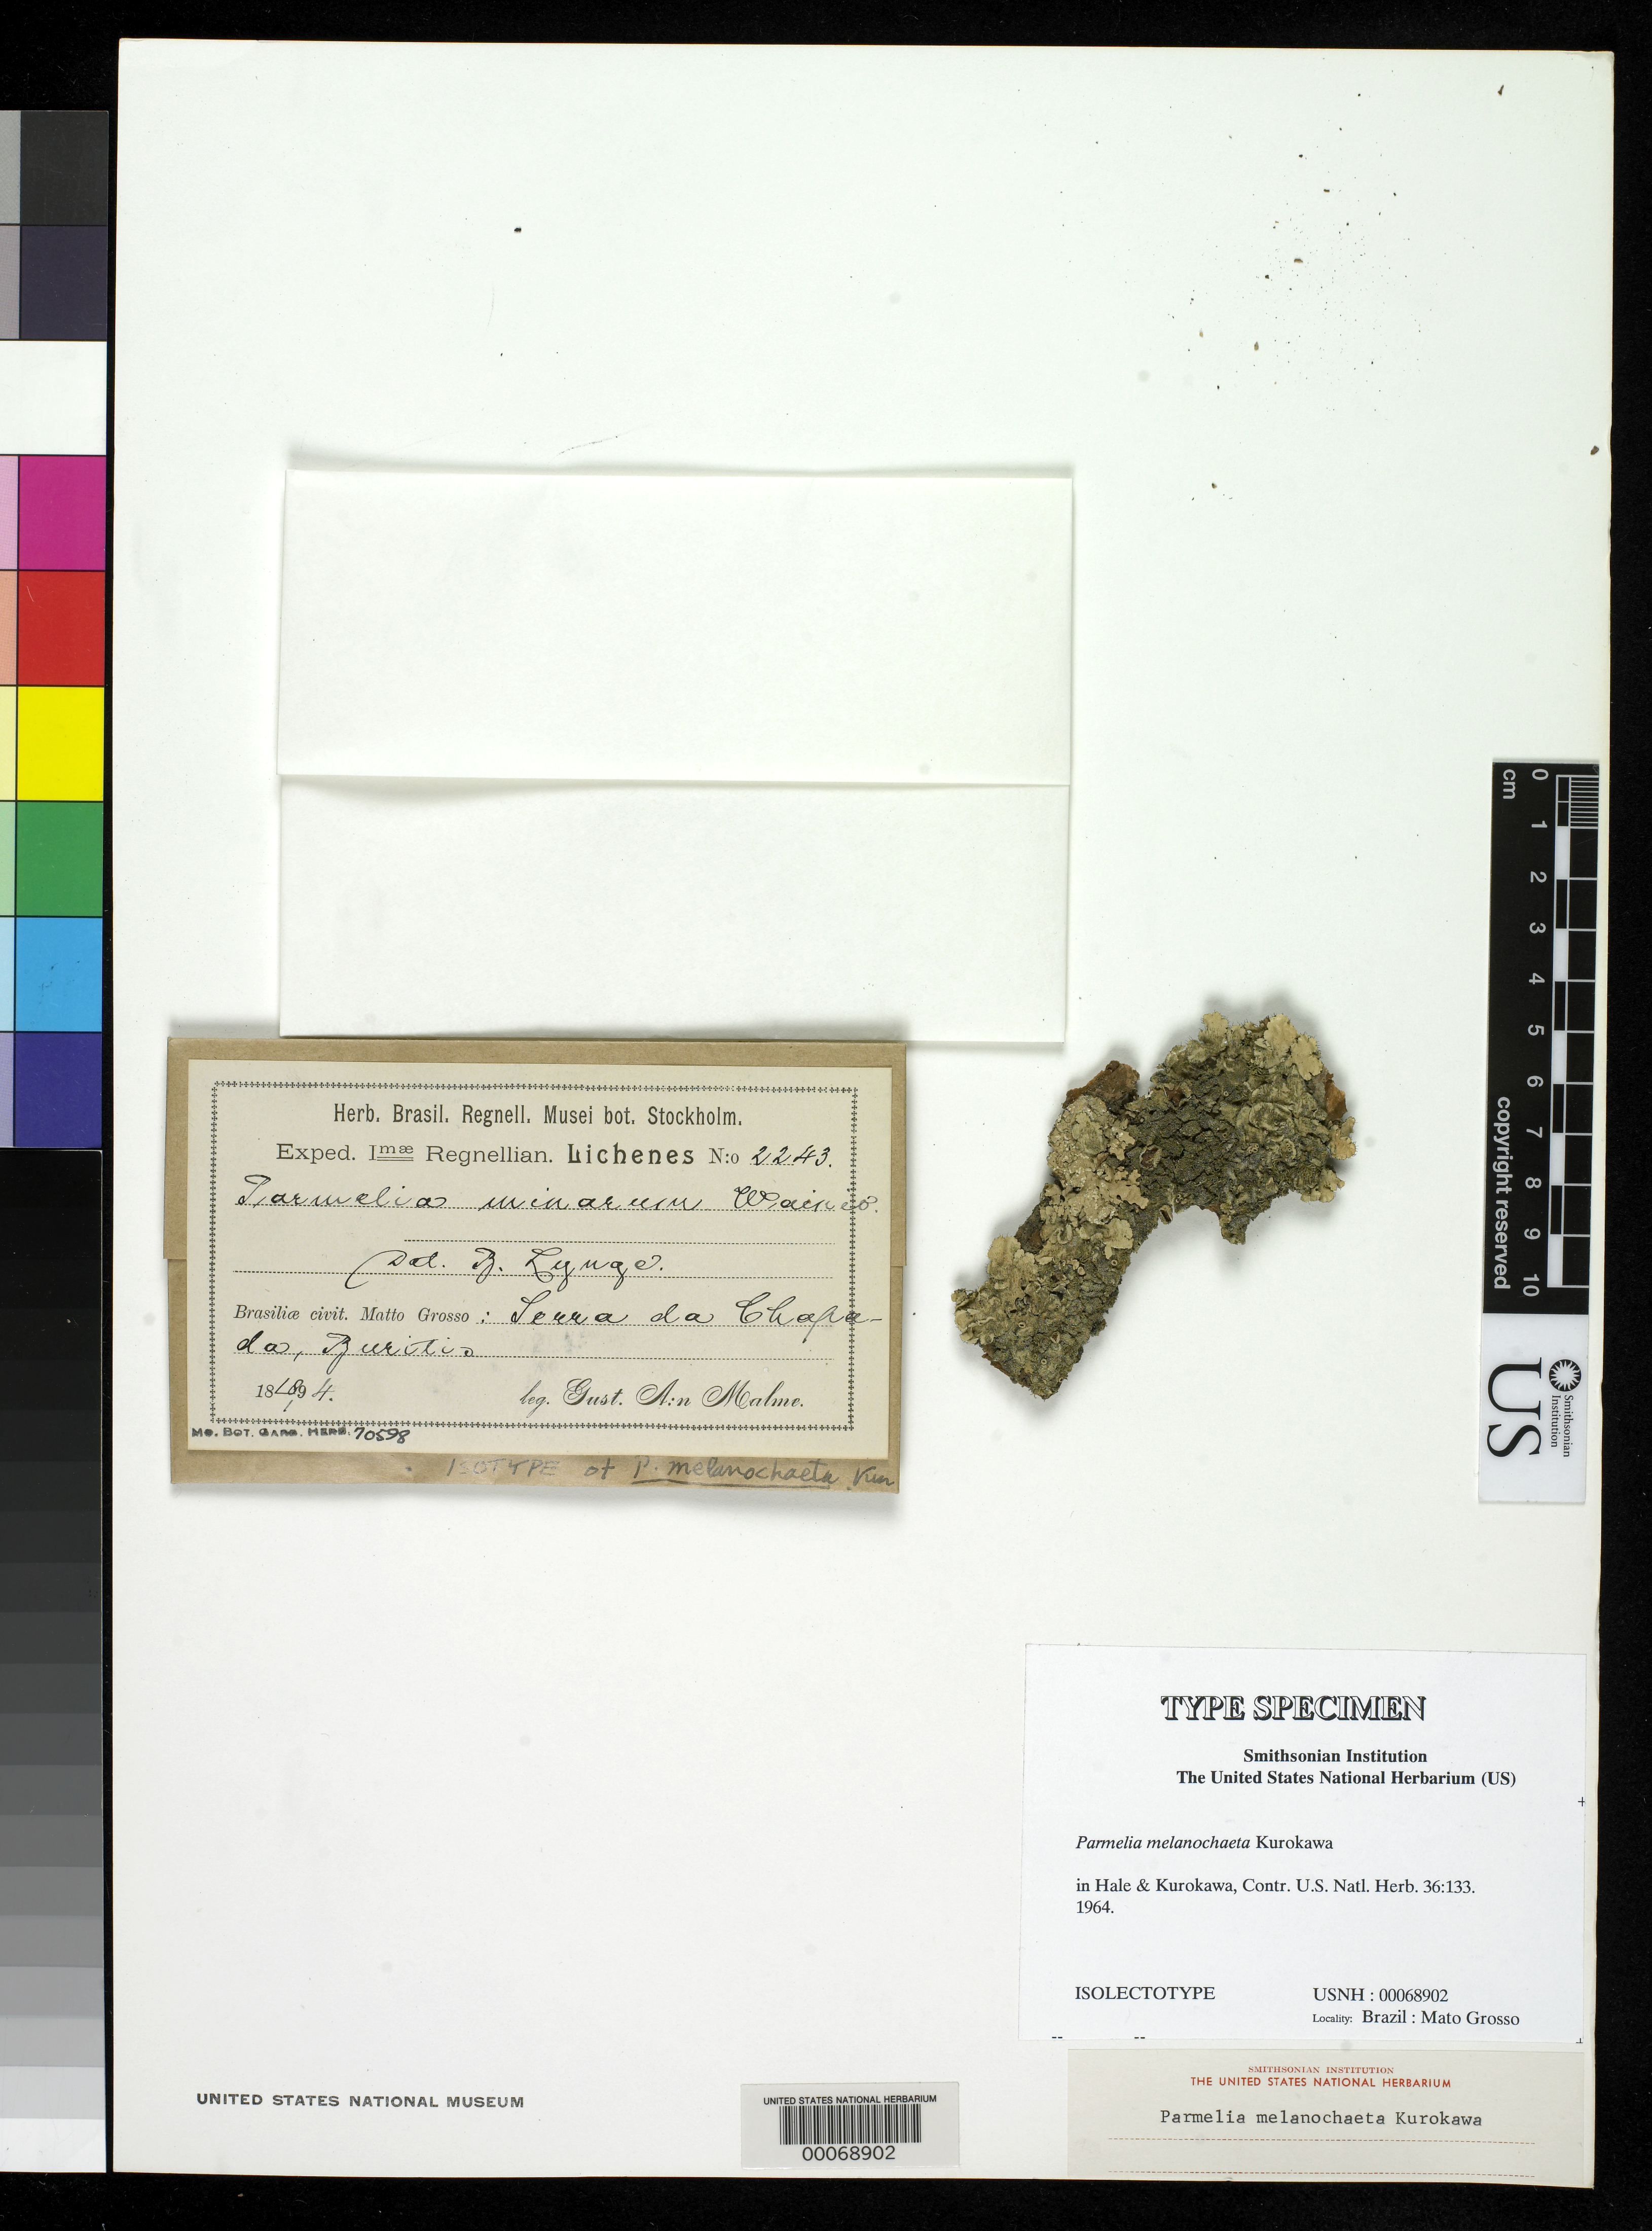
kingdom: Fungi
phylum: Ascomycota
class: Lecanoromycetes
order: Lecanorales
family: Parmeliaceae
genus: Parmelia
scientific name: Parmelia melanochaeta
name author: Kurok. in Hale & Kurok.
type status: Isotype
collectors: G. O. A. Malme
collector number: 2243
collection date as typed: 18 Jan 1894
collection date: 1894-01-18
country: Brazil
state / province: Mato Grosso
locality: Serra da Chapada.